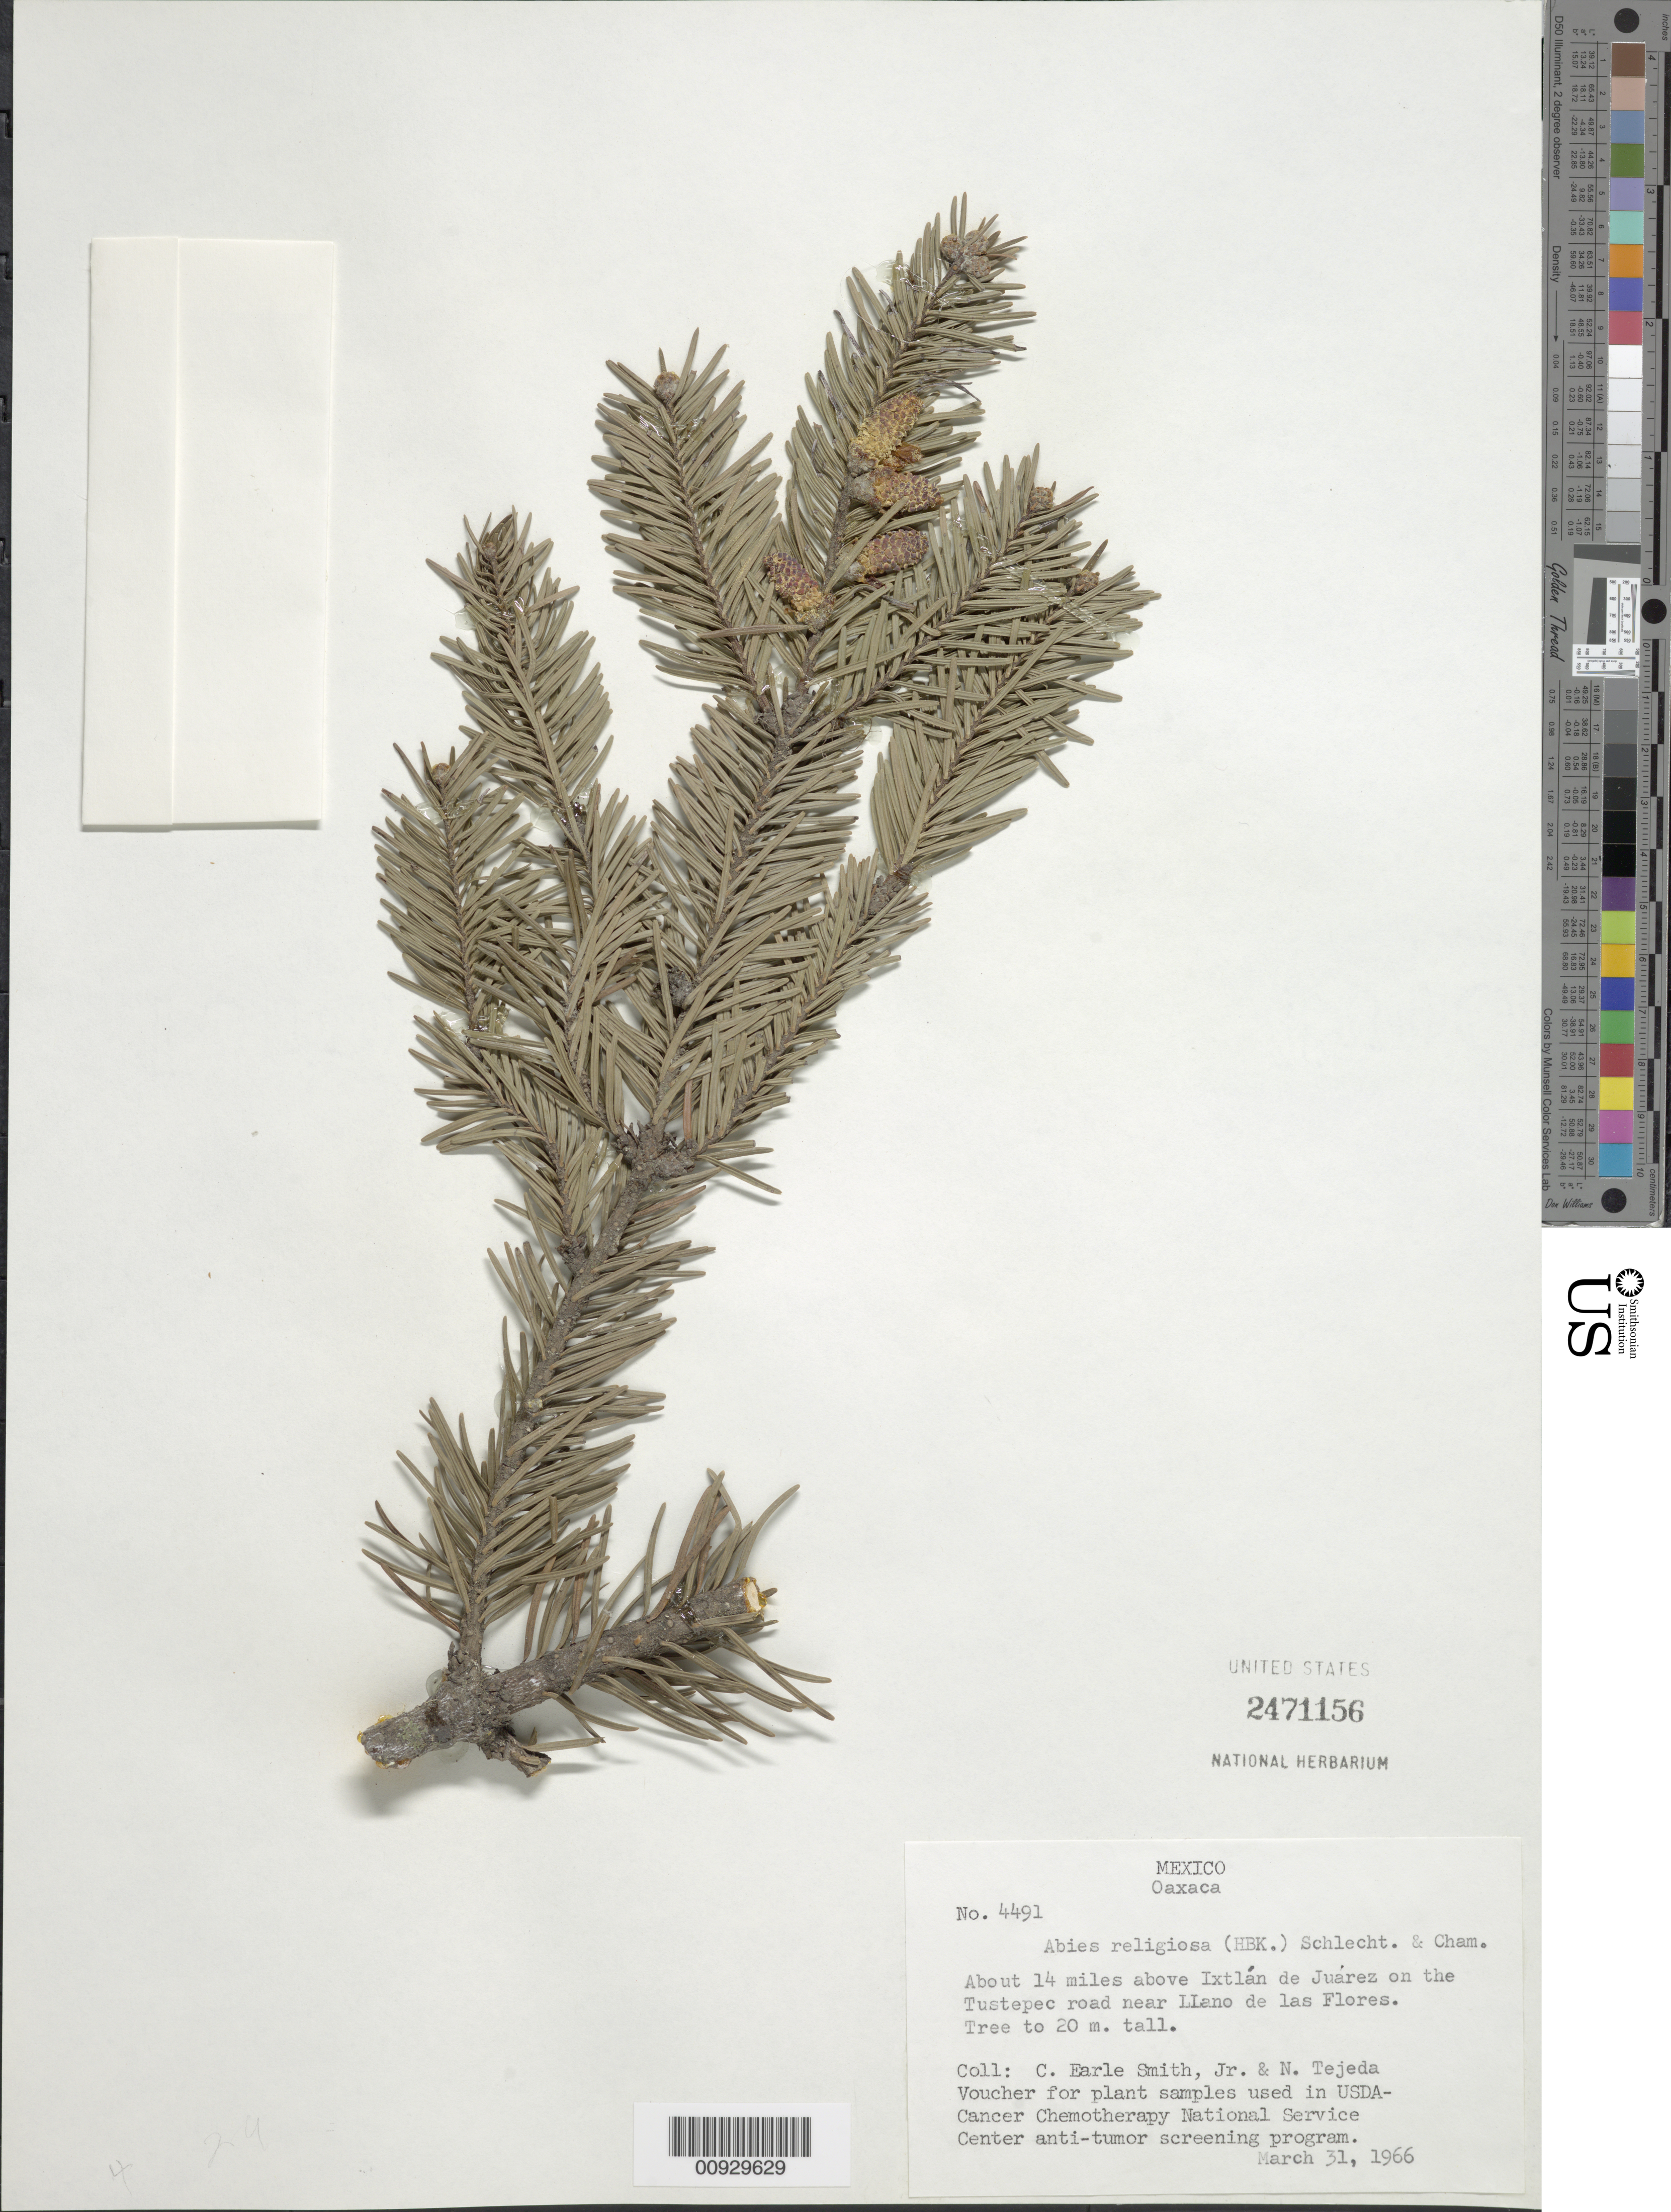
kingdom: Plantae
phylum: Tracheophyta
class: Pinopsida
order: Pinales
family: Pinaceae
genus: Abies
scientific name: Abies religiosa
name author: (Kunth) Schltdl. & Cham.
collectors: C. E. Smith Jr. & N. Tejeda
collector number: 4491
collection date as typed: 31 Mar 1966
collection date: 1966-03-31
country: Mexico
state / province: Oaxaca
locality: About 14 miles above Ixtlán de Juárez on the Tustepec road near Llano de las Flores.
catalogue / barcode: US 2471156